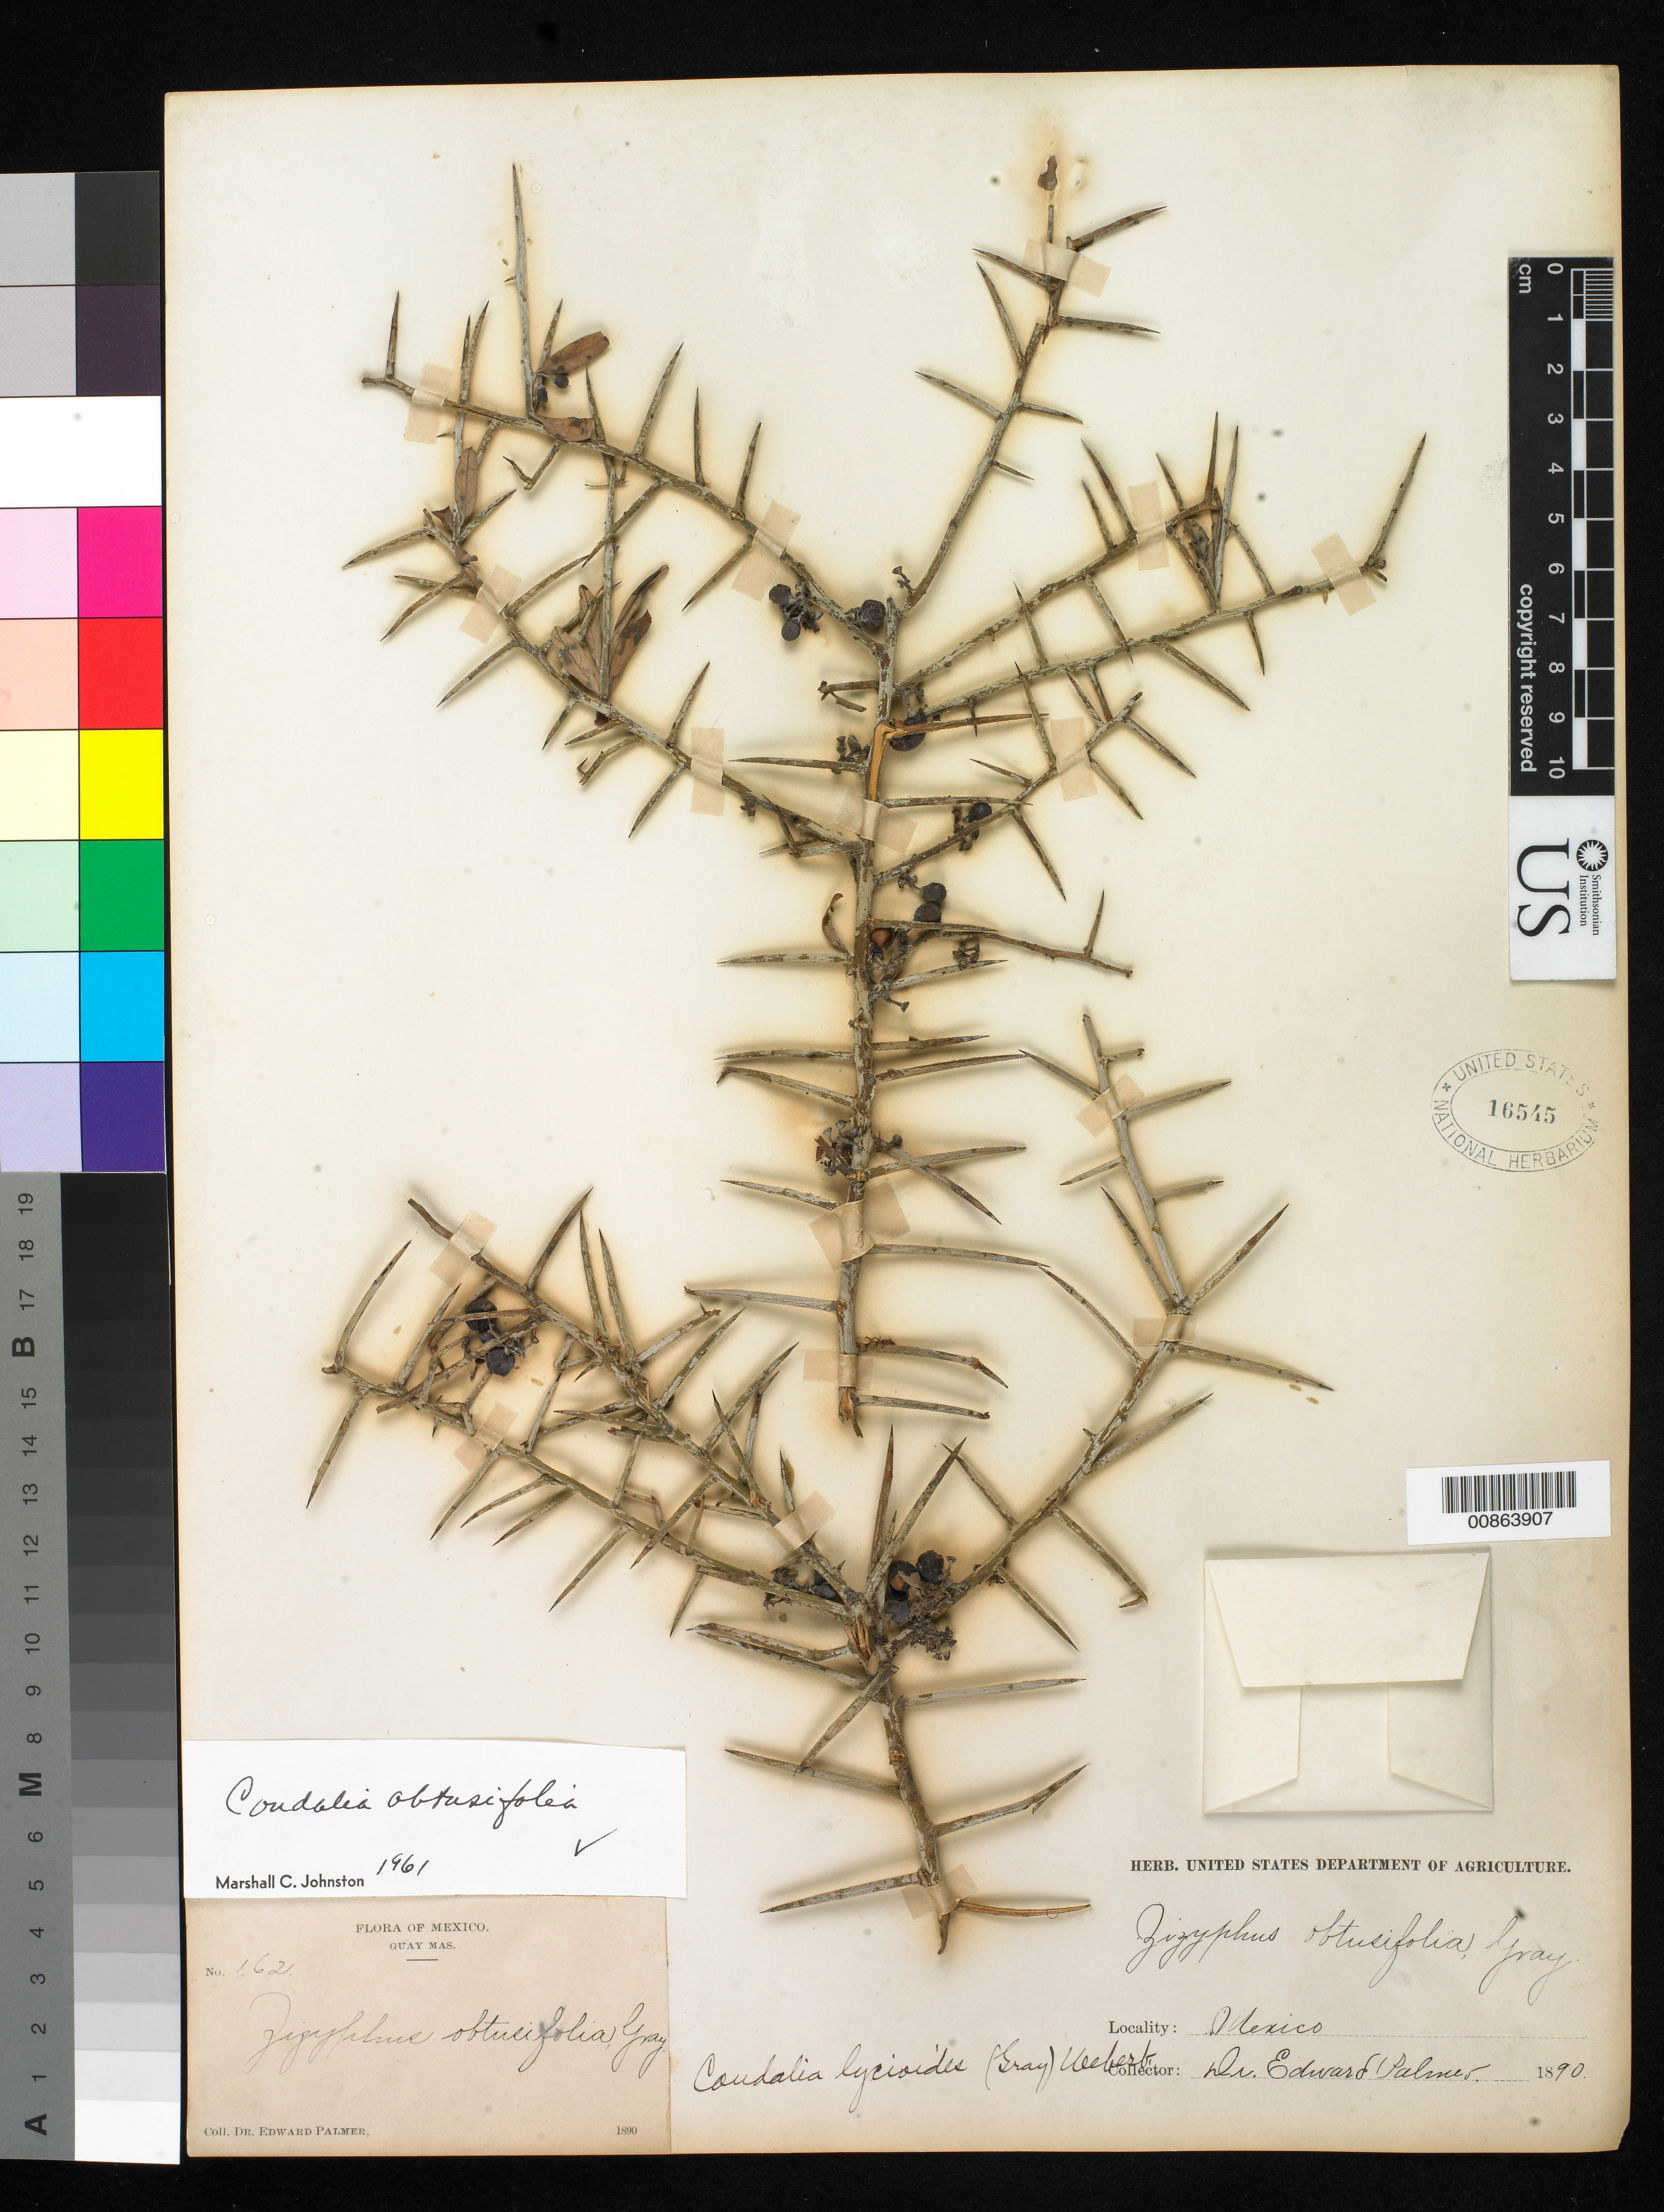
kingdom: Plantae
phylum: Tracheophyta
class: Magnoliopsida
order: Rosales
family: Rhamnaceae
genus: Sarcomphalus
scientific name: Sarcomphalus obtusifolius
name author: (Hook. ex Torr. & A. Gray) Hauenschild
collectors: E. Palmer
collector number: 162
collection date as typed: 1890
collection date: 1890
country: Mexico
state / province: Sonora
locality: Guaymas, Sonora.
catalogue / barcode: US 16545